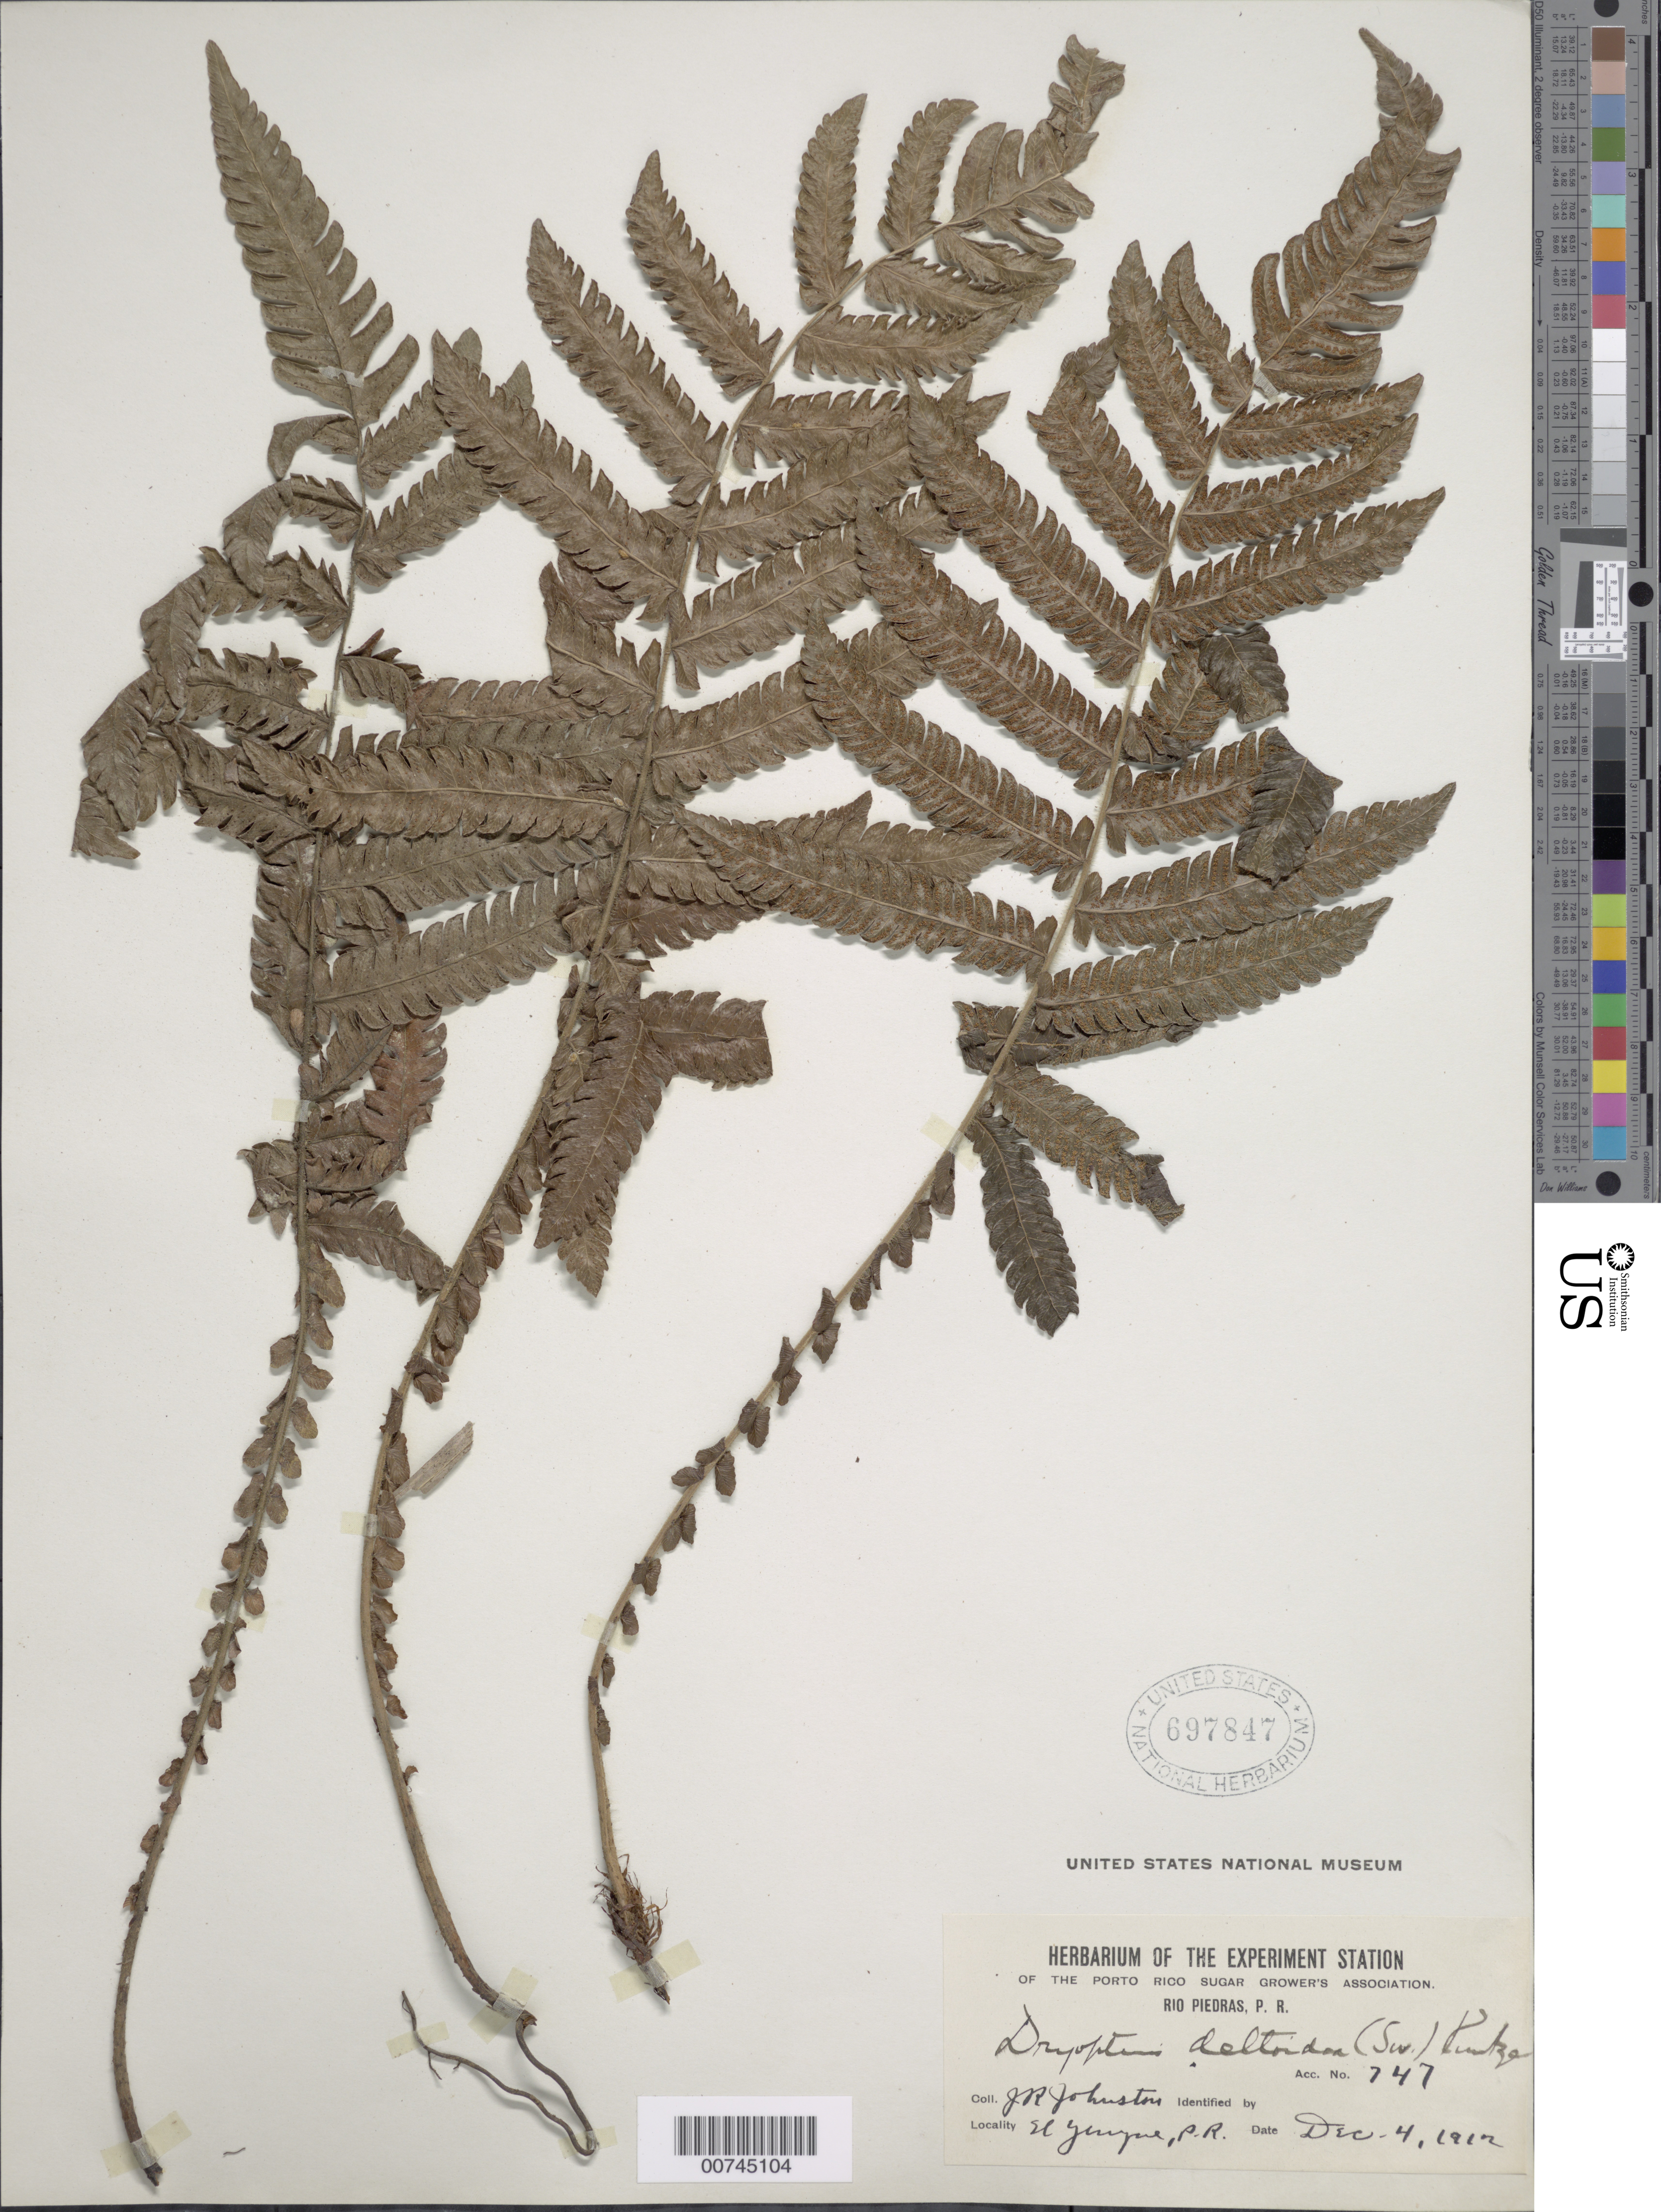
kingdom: Plantae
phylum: Tracheophyta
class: Polypodiopsida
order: Polypodiales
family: Thelypteridaceae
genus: Steiropteris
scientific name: Steiropteris deltoidea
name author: (Sw.) Pic. Serm.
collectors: J. Johnston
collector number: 747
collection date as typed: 04 Dec 1912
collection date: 1912-12-04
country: Puerto Rico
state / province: Río Grande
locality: El Yunque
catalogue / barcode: US 697847